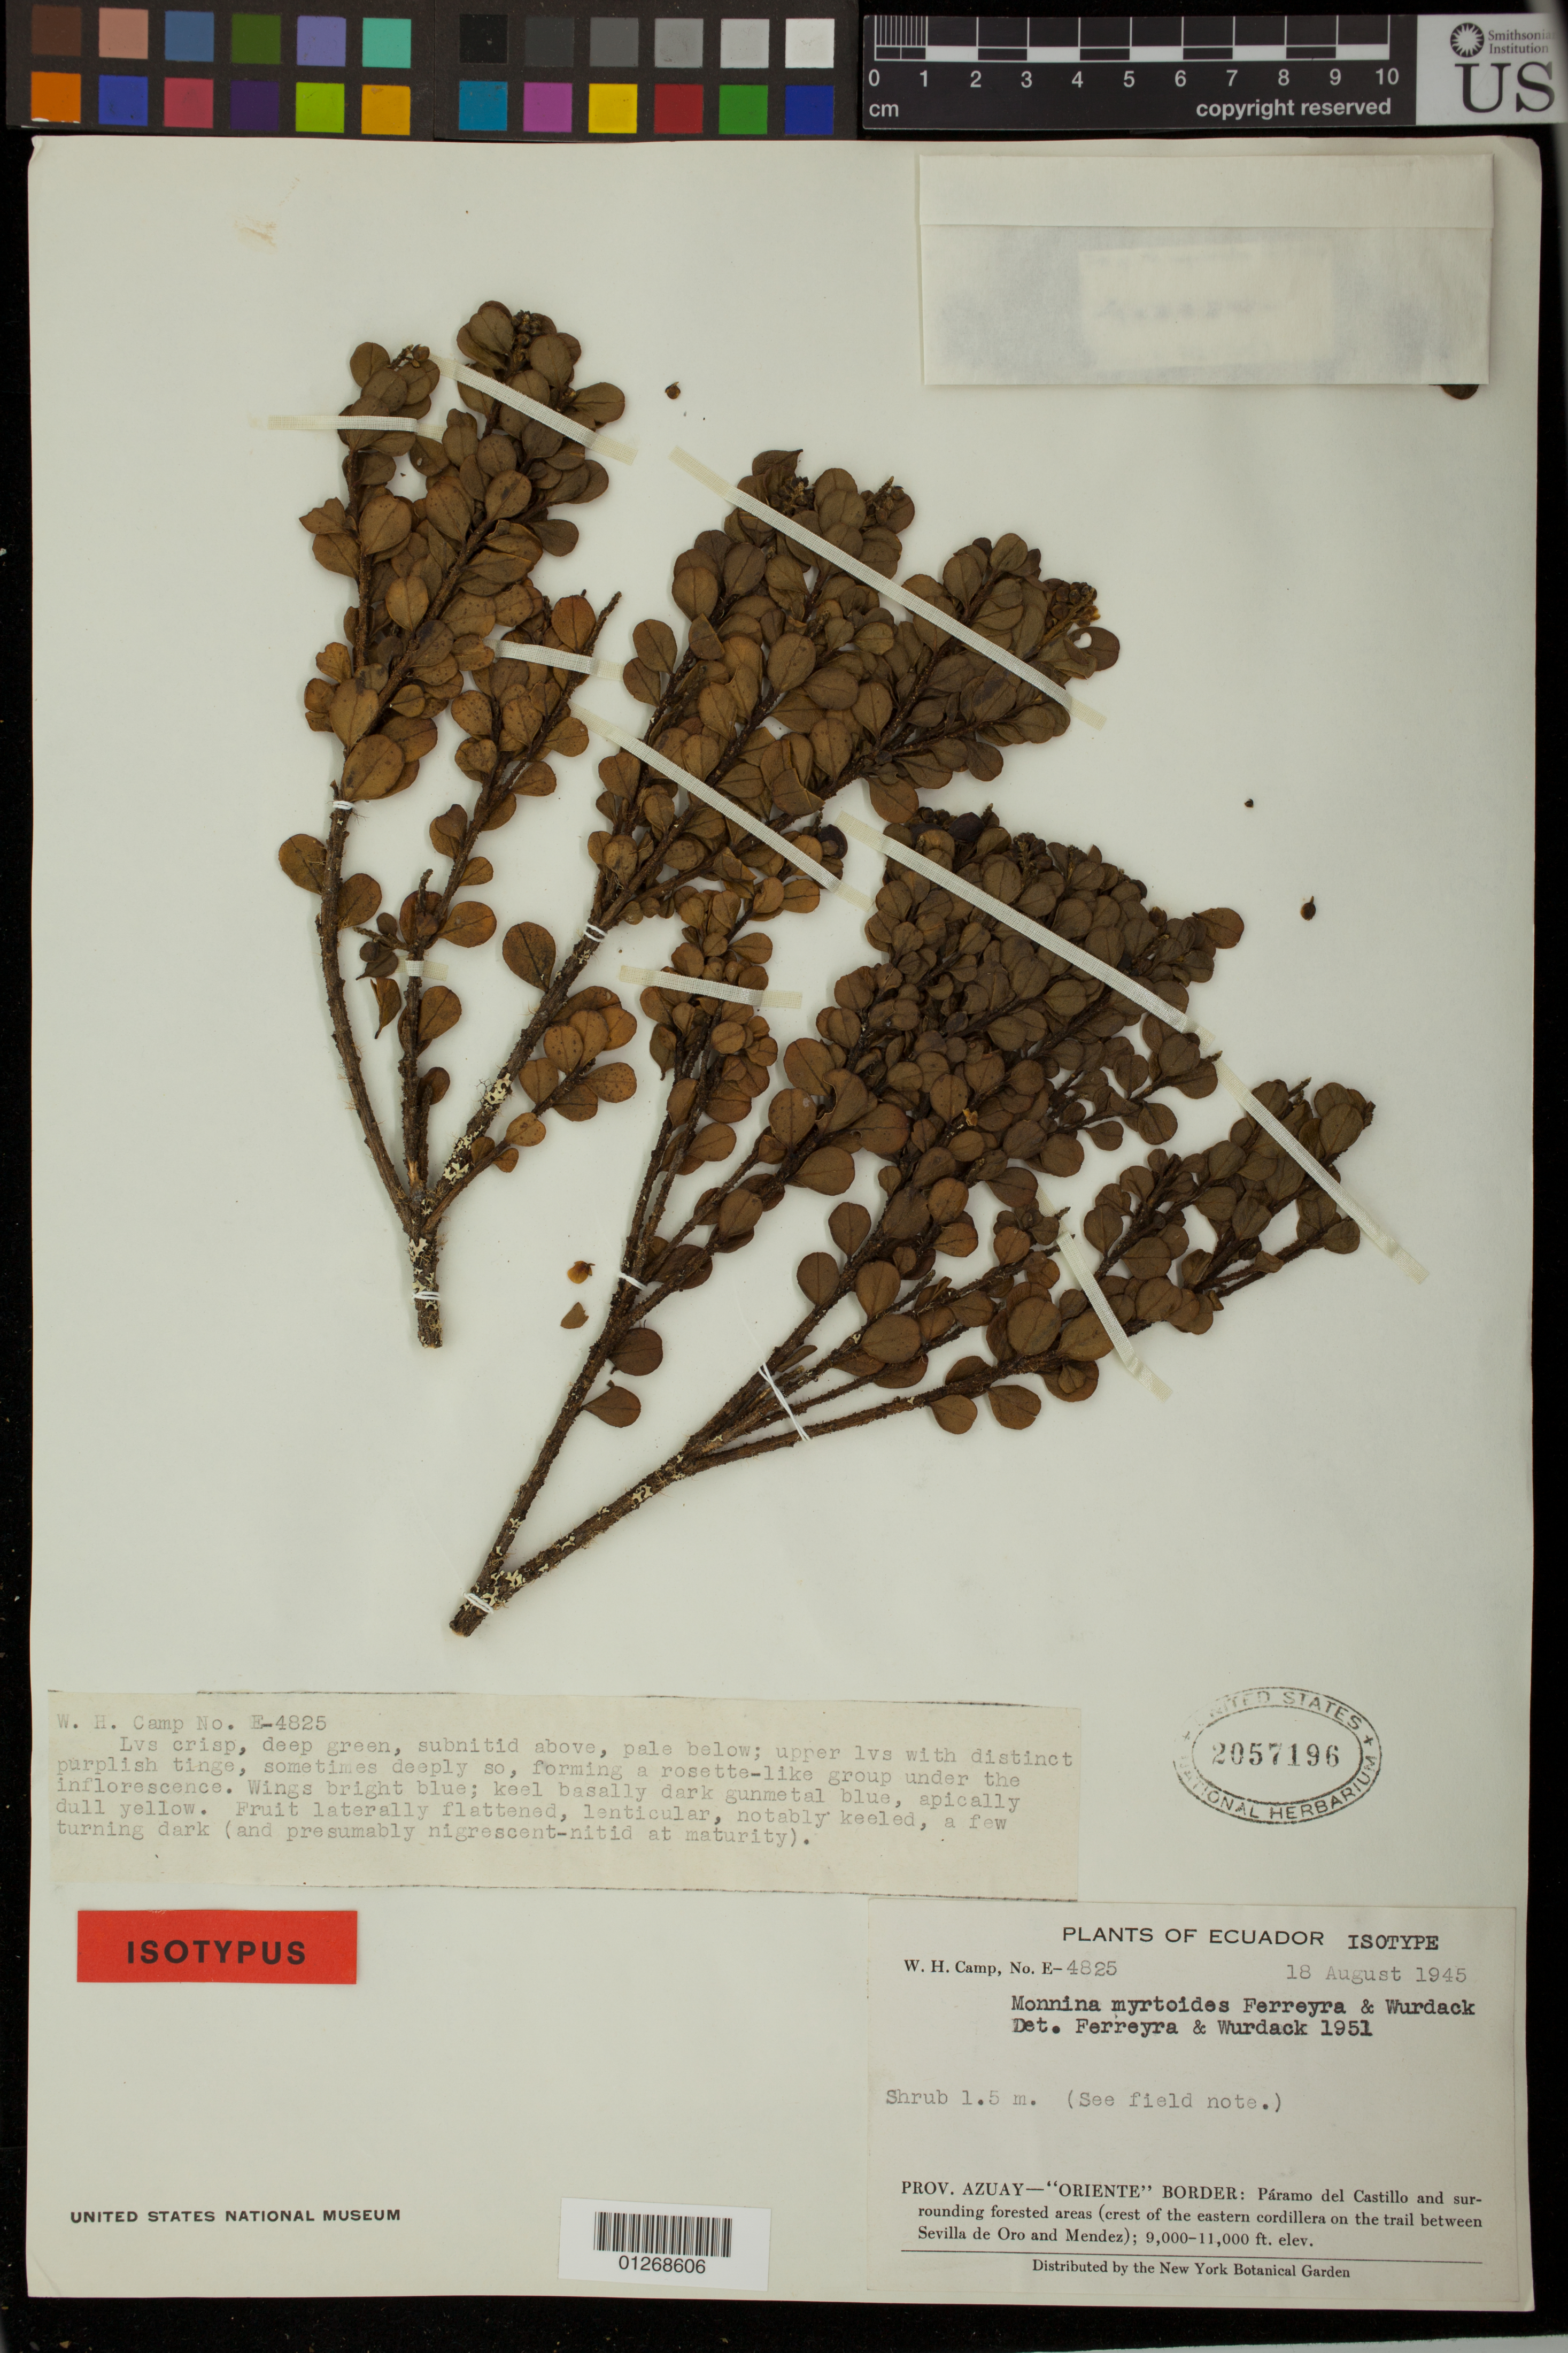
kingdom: Plantae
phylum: Tracheophyta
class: Magnoliopsida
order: Fabales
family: Polygalaceae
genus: Monnina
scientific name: Monnina myrtoides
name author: Ferreyra & Wurdack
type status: Isotype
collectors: W. H. Camp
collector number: E-4825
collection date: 1945-08-18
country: Ecuador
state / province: Azuay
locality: Prov. Azuay - "Oriente" border: Páramo del Castillo and surrounded forested areas (crest of the eastern cordillera on the trail between Sevilla de Oro and Mendez)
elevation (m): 2743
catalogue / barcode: US 2057196